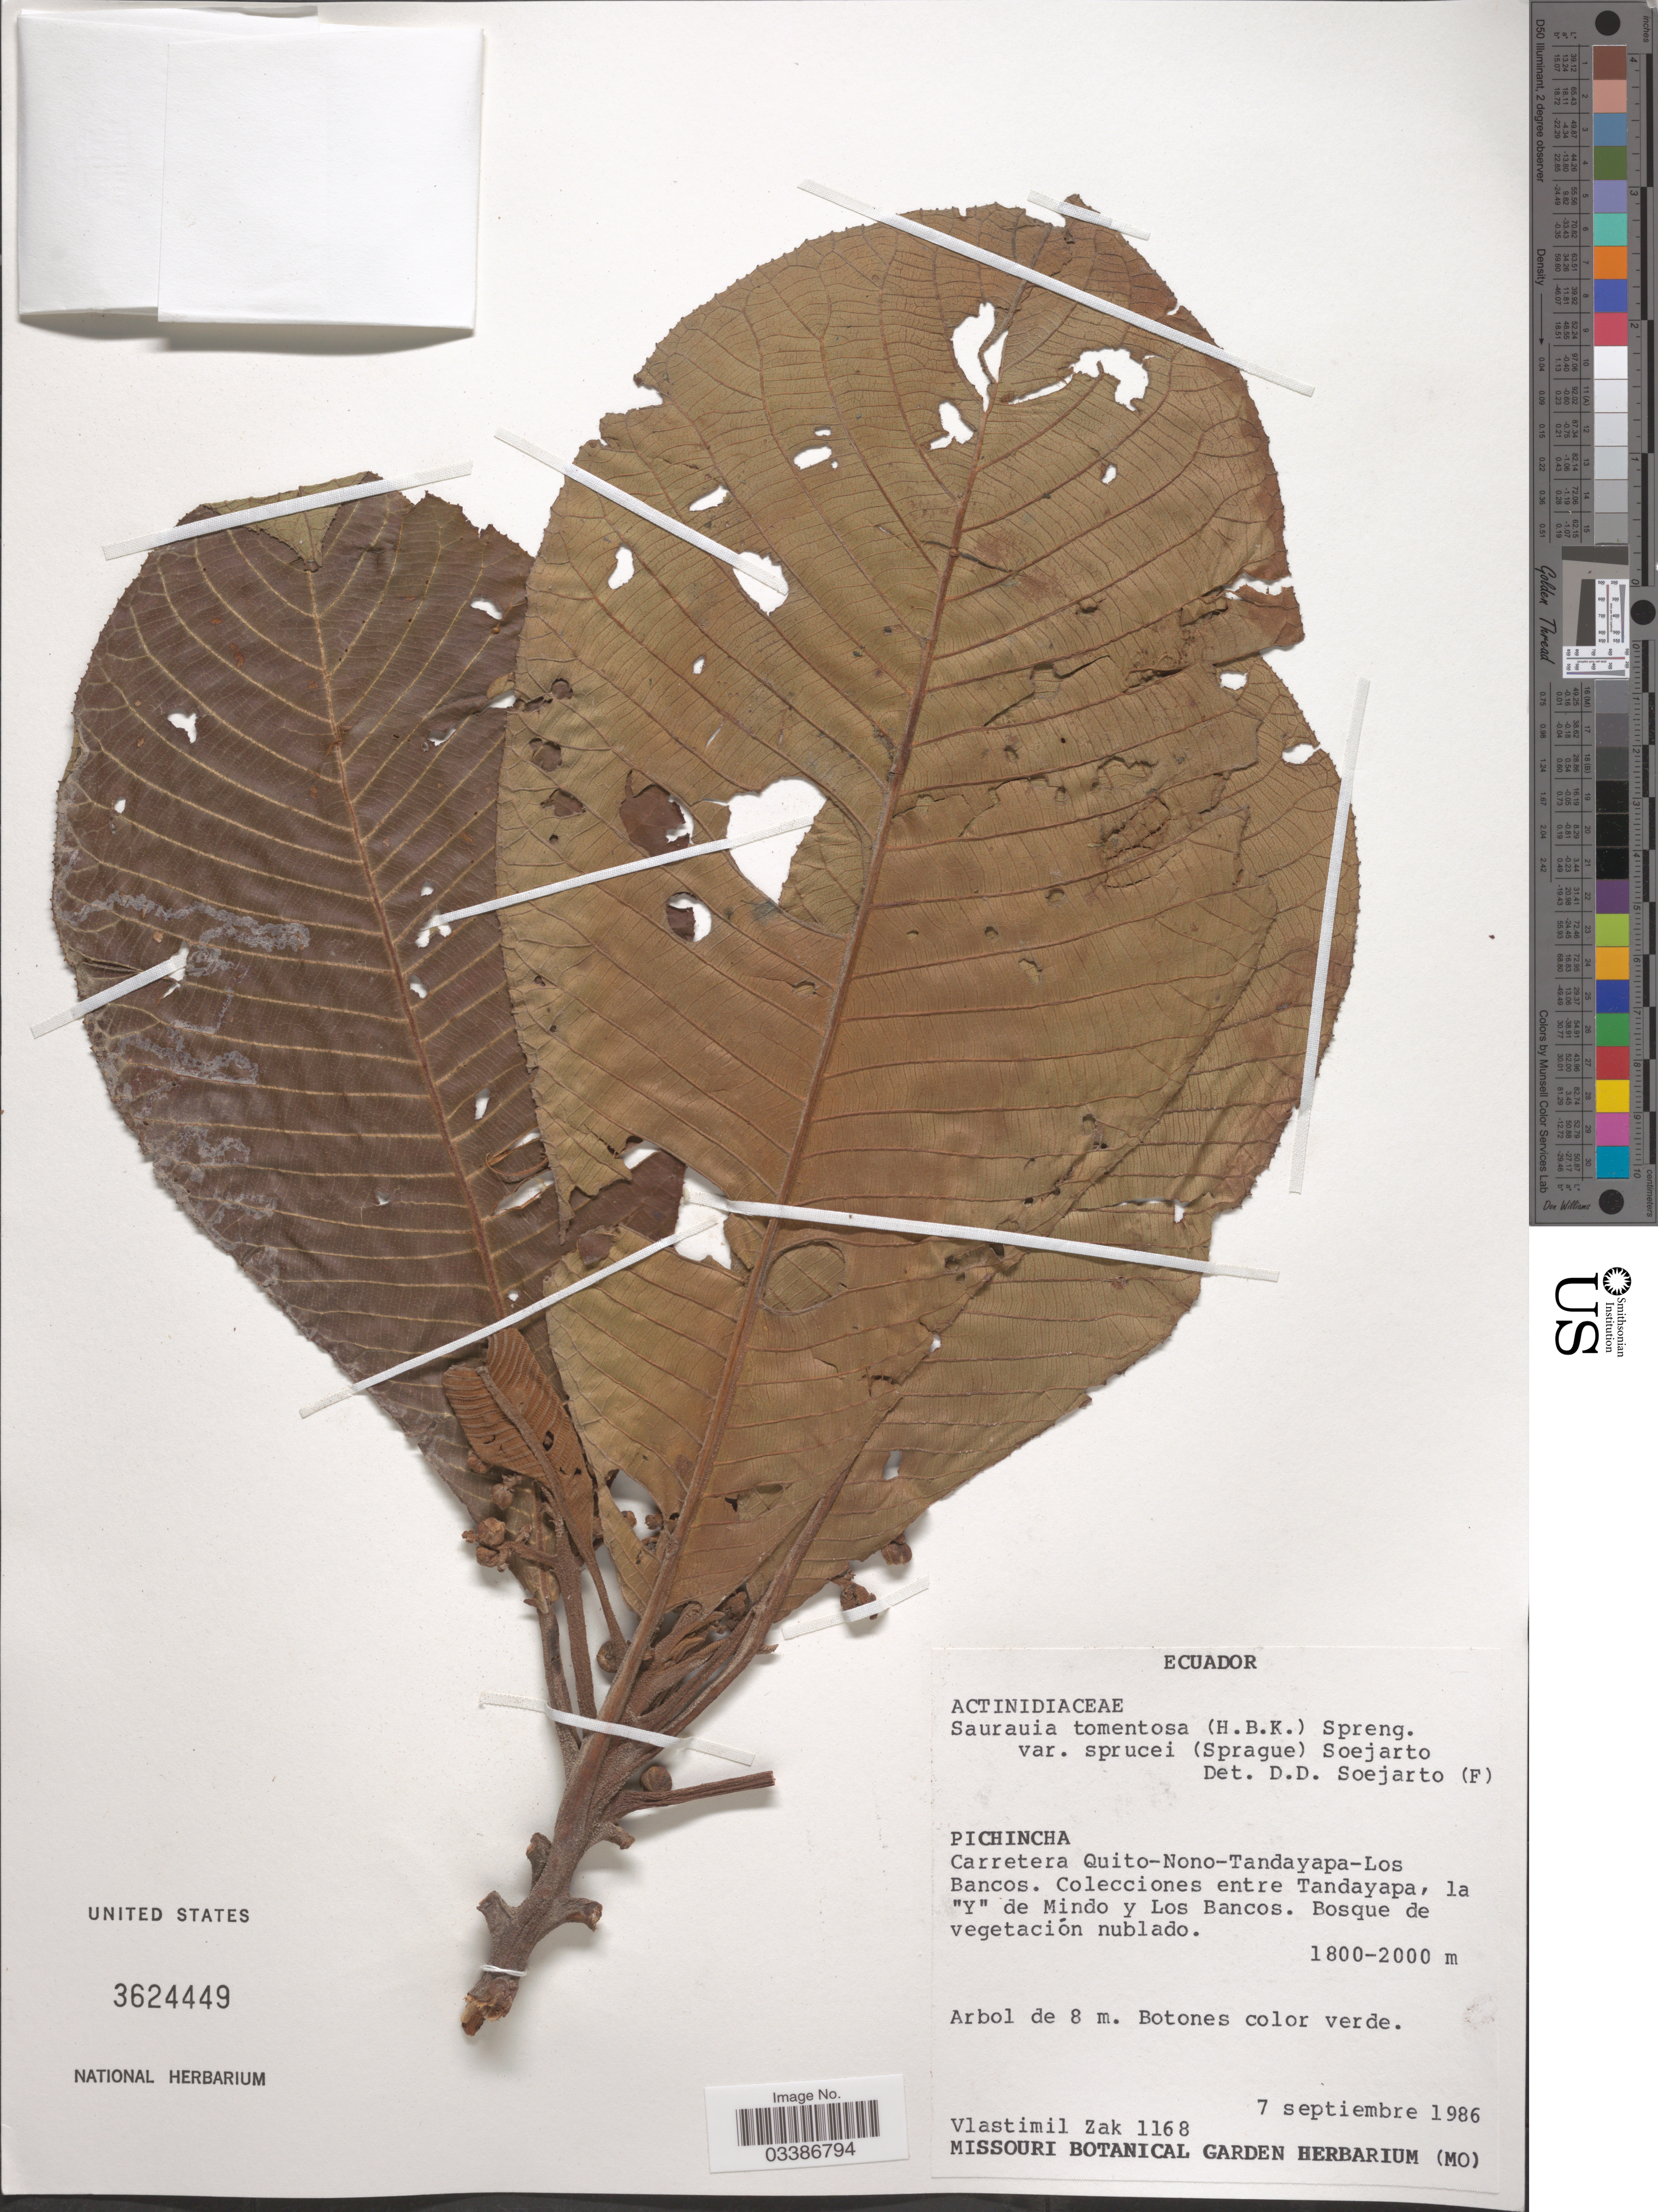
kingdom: Plantae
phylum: Tracheophyta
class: Magnoliopsida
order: Ericales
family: Actinidiaceae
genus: Saurauia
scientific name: Saurauia tomentosa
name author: (Kunth) Spreng.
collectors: V. Zak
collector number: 1168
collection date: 1986-09-07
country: Ecuador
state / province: Pichincha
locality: Carretera Quito-Nono-Tandayapa-Los Bancos. Colecciones entre Tandayapa, la "Y" de Mindo y Los Bancos.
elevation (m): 1800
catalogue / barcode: US 3624449